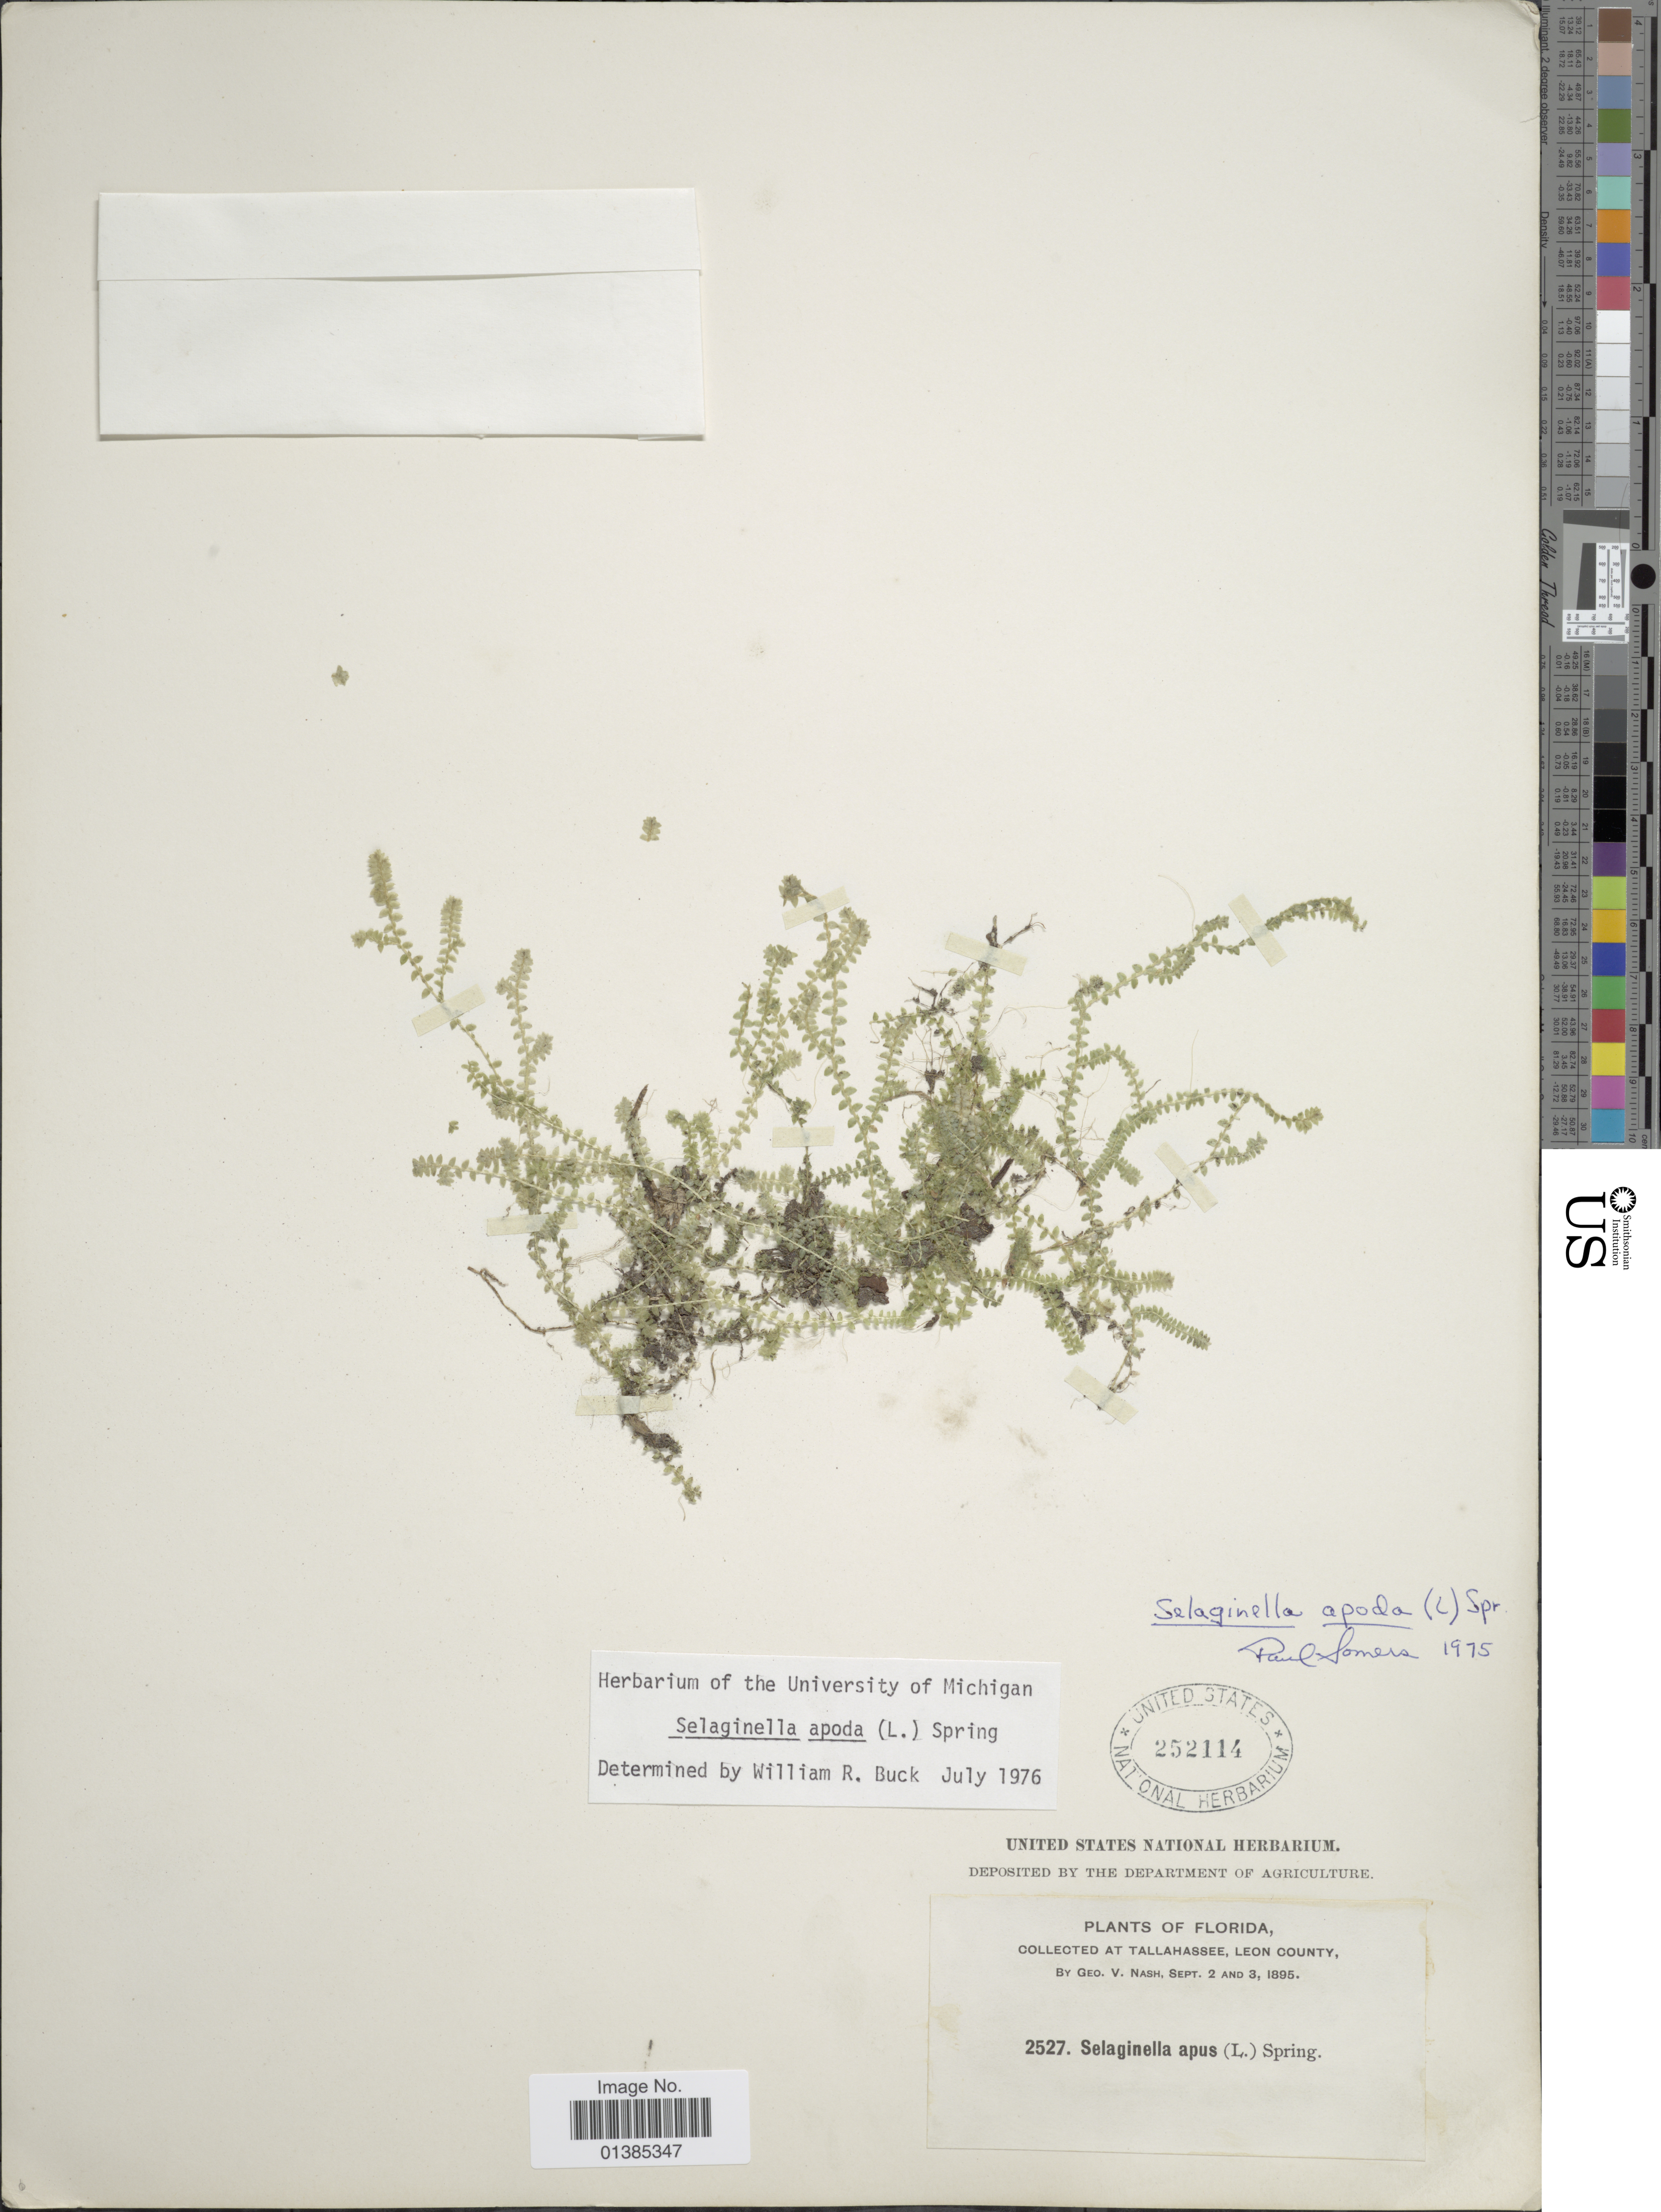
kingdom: Plantae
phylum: Tracheophyta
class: Lycopodiopsida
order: Selaginellales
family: Selaginellaceae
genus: Selaginella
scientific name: Selaginella apus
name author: Spring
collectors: G. V. Nash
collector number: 2527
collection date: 1895-09-02/1895-09-03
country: United States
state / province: Florida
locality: Collected at Tallahassee, Leon County.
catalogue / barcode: US 252114